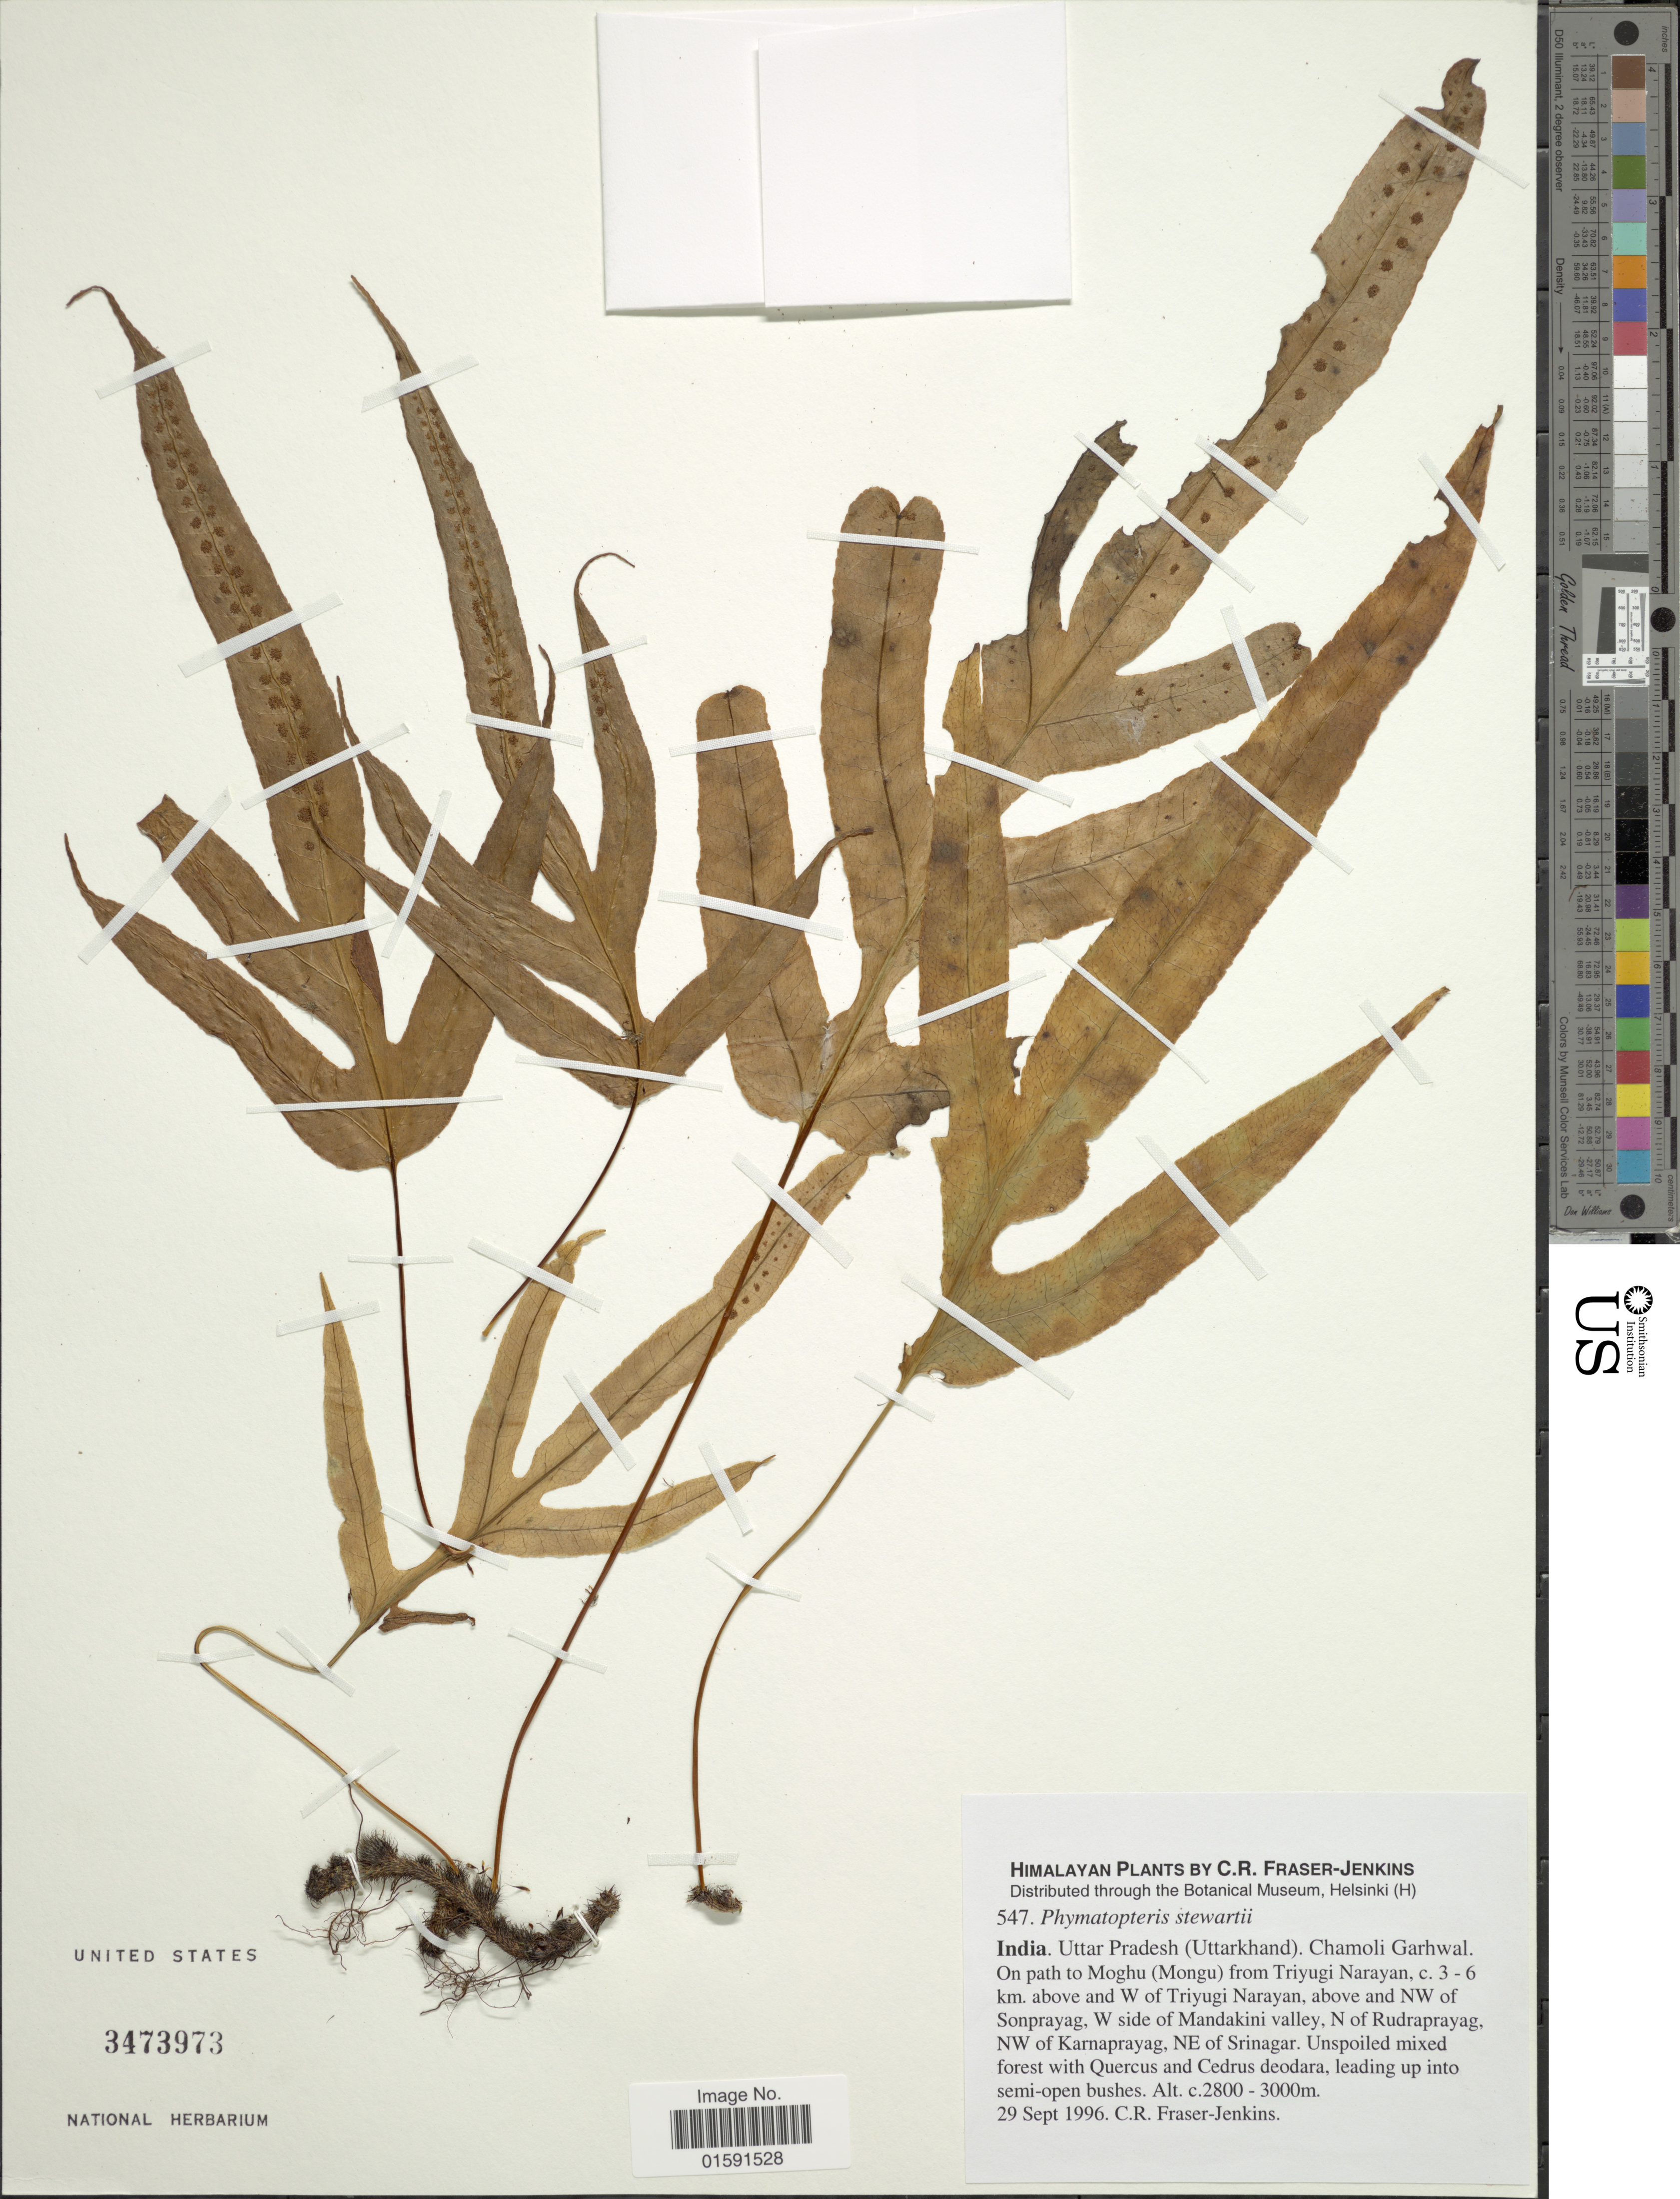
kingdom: Plantae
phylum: Tracheophyta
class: Polypodiopsida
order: Polypodiales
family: Polypodiaceae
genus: Selliguea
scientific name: Selliguea stewartii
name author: (Bedd.) S. L. Yu et al.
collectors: C. R. Fraser-Jenkins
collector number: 547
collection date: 1996-09-29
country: India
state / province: Uttar Pradesh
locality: India. Uttar Pradesh (Uttarkhand). Chamoli Garhwal. On path to Moghu (Mongu) from Triyugi Narayan, 3-6 km above and W of Triyugi Narayan, above NW of Sonprayag, W side of Mandakini valley, N of Rudraprayag, NW of Karnaprayag, NE of Srinagar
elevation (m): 2800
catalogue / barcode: US 3473973